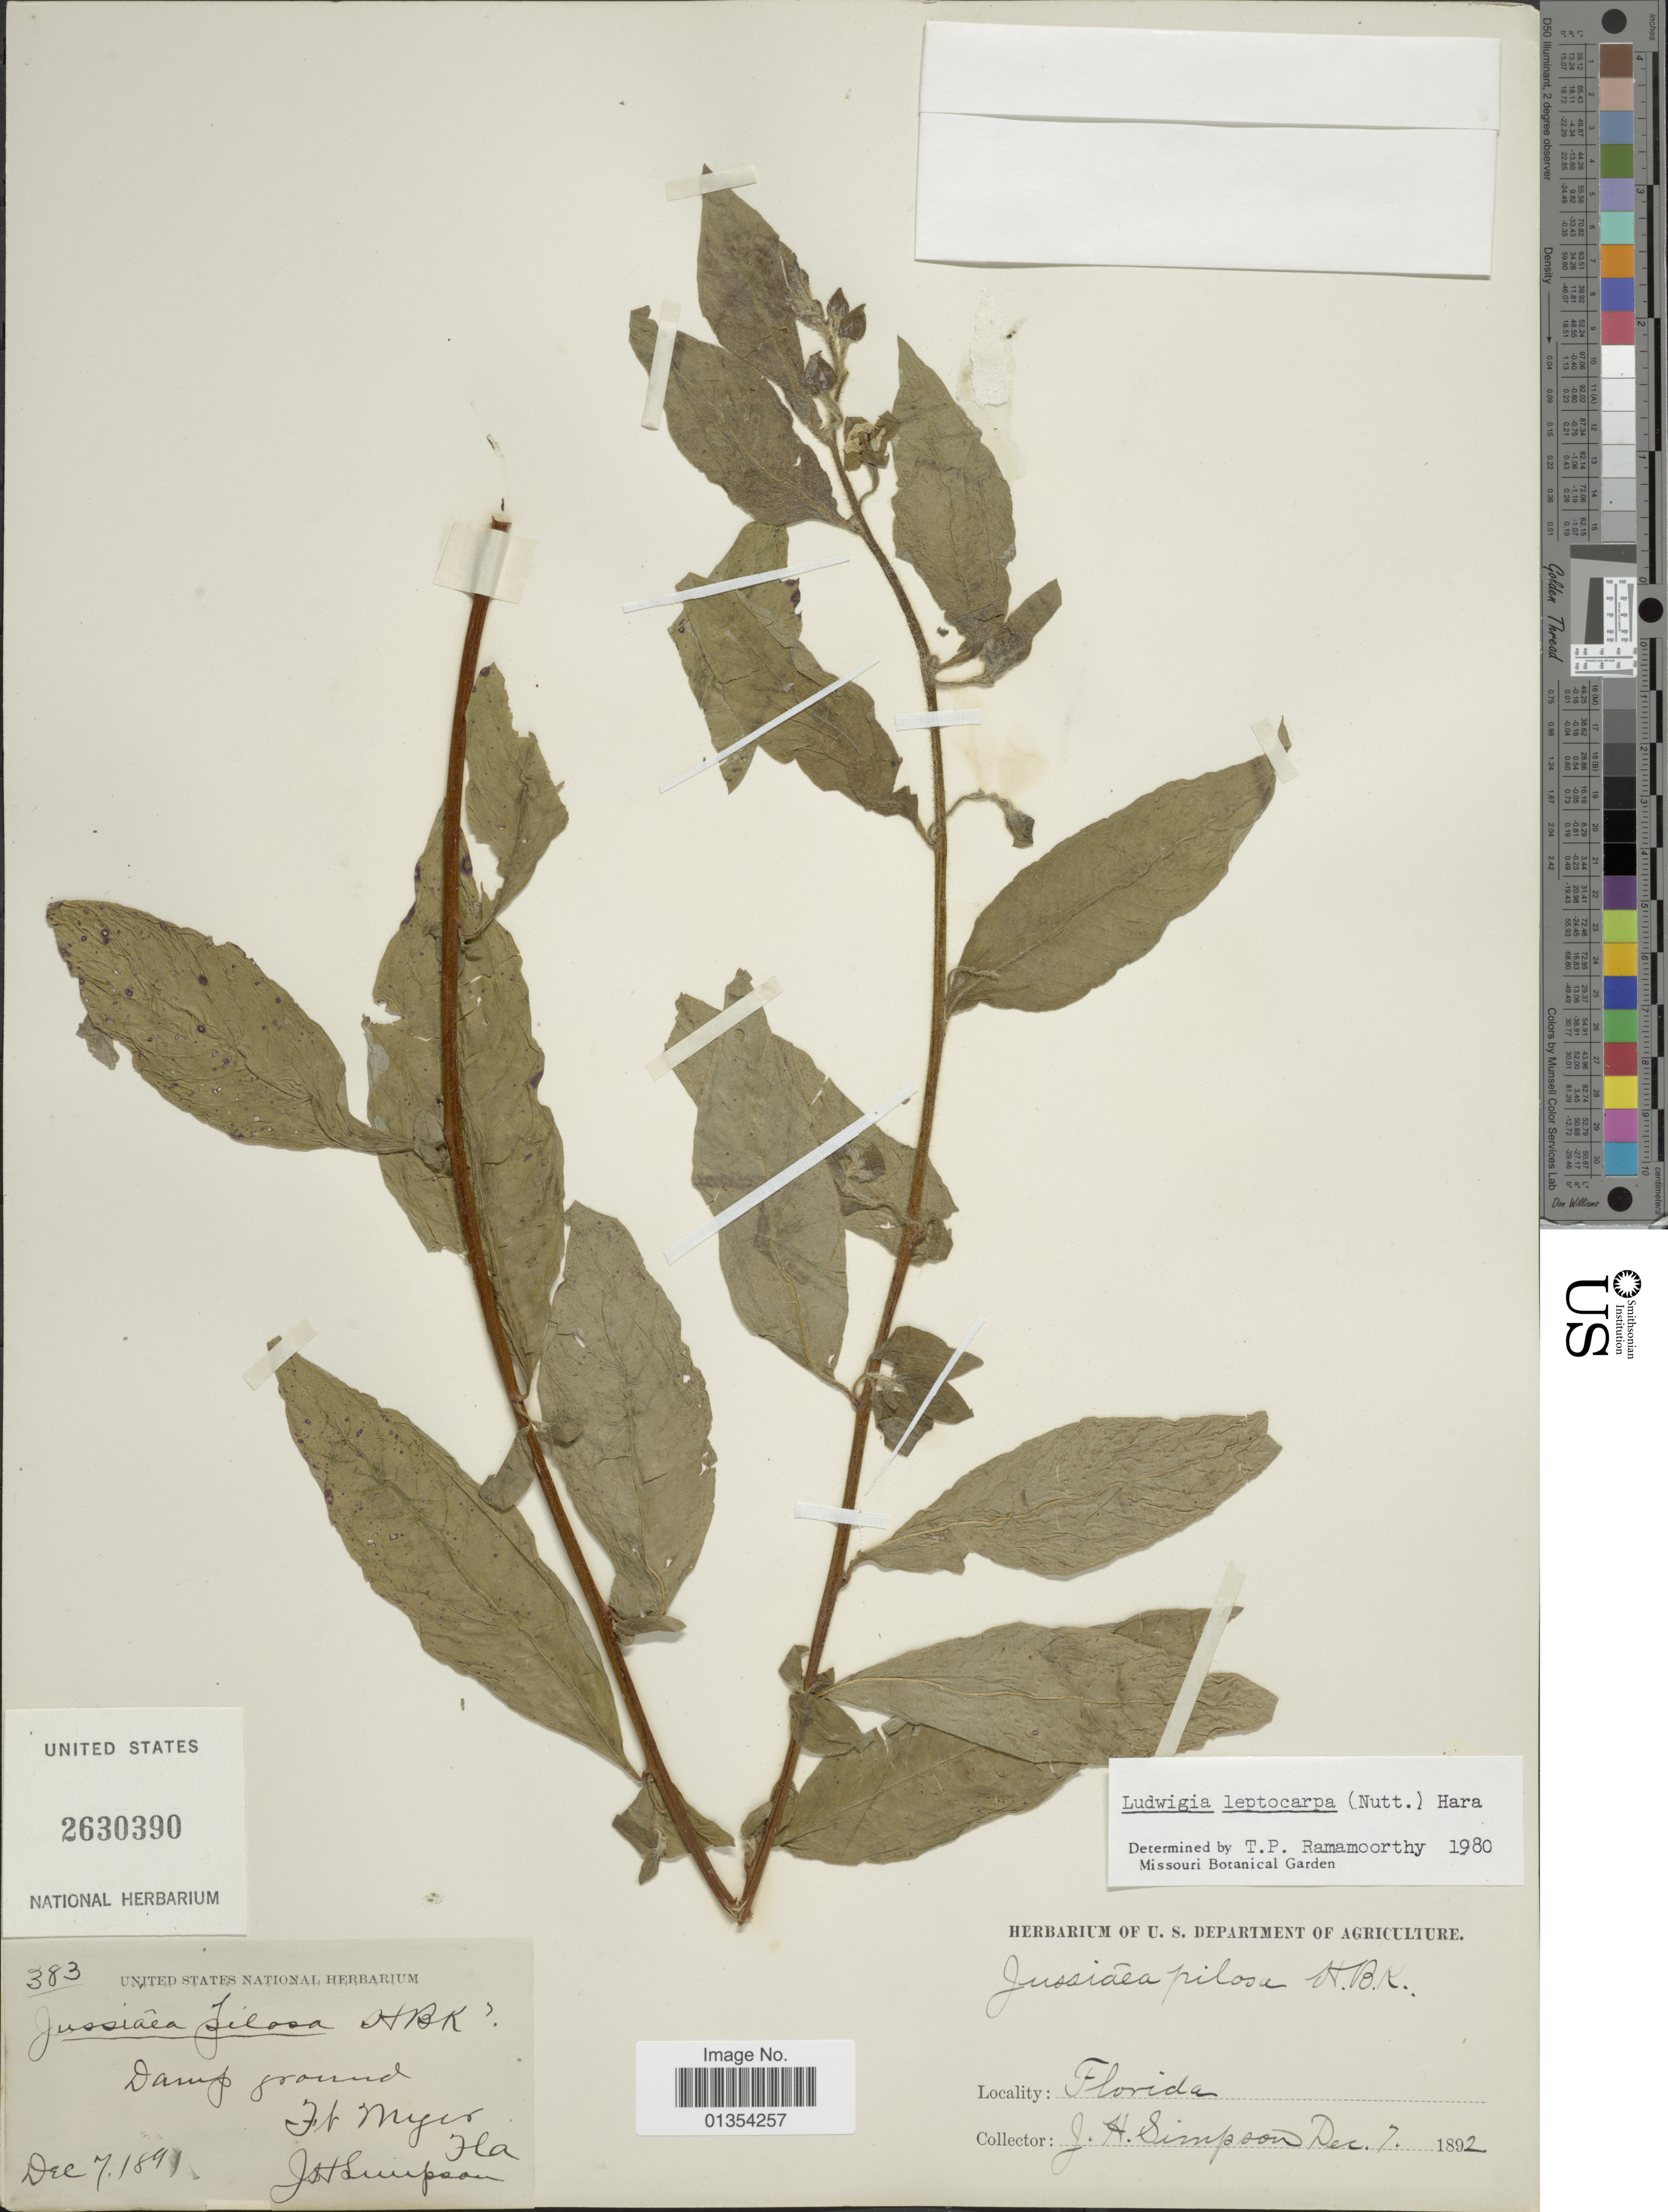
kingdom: Plantae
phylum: Tracheophyta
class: Magnoliopsida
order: Myrtales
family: Onagraceae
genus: Ludwigia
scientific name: Ludwigia leptocarpa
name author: (Nutt.) H. Hara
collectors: J. H. Simpson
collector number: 383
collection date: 1892-12-07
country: United States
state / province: Florida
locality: Ft Myers.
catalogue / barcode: US 2630390